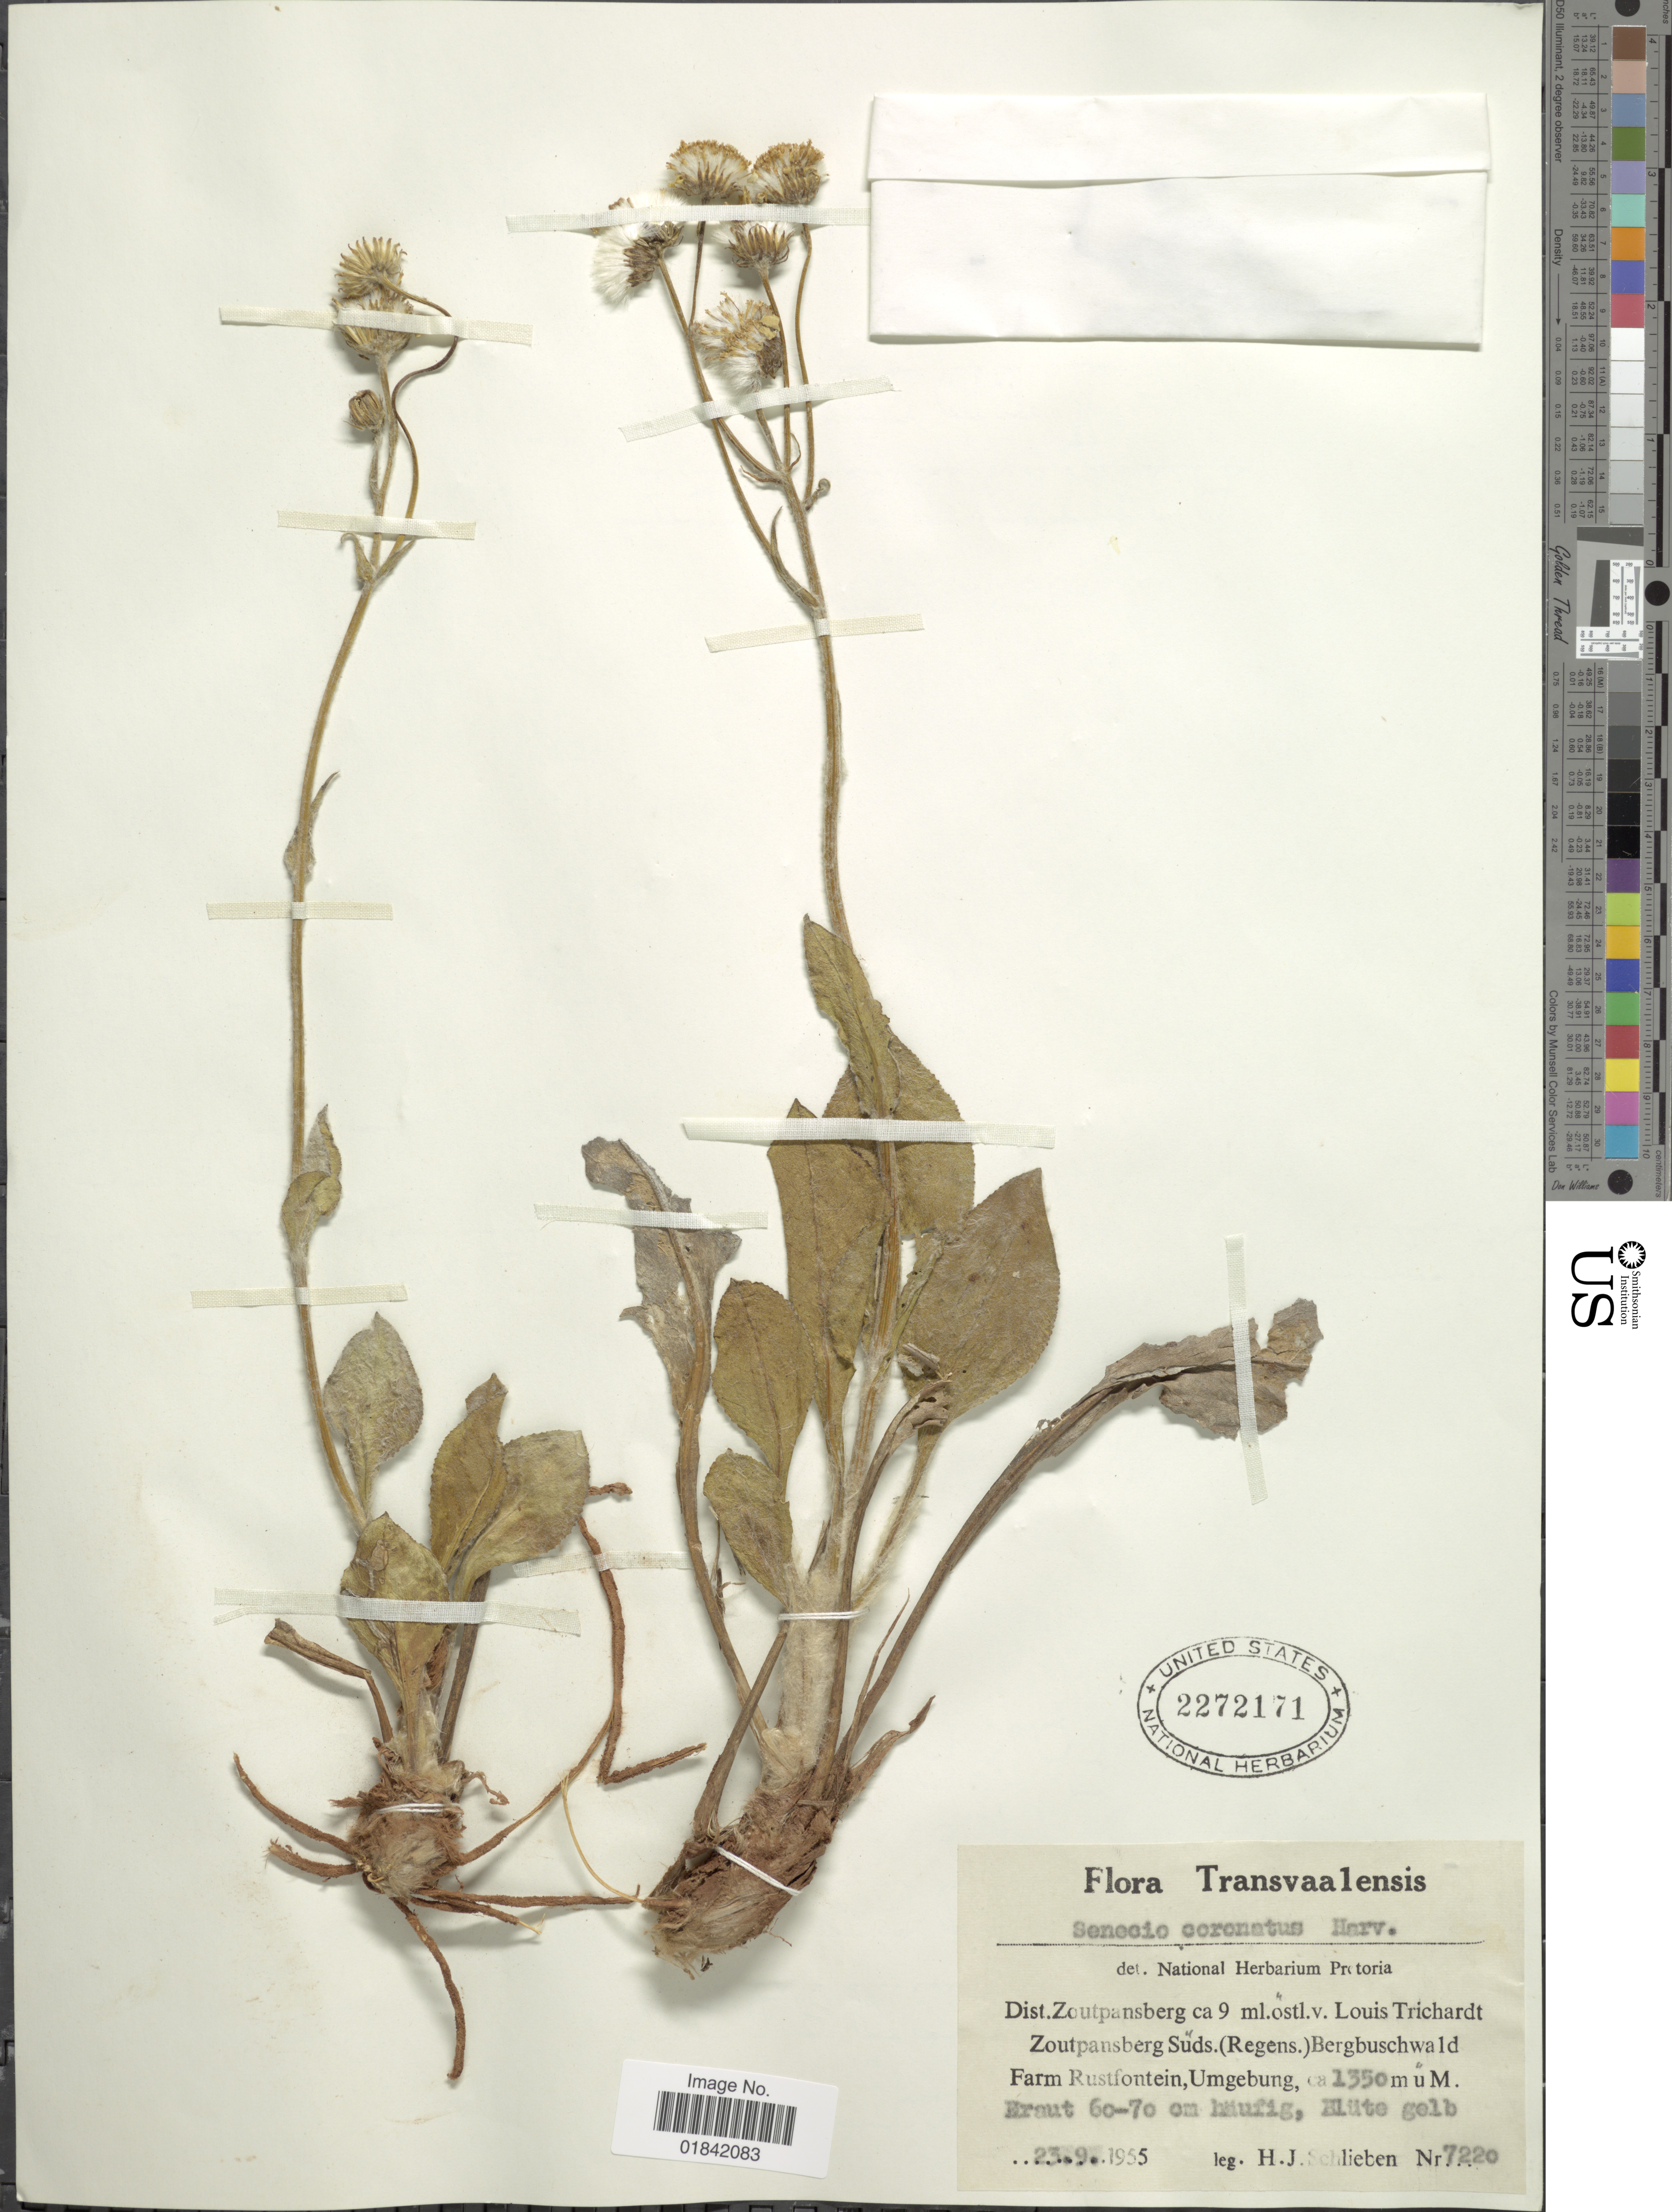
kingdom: Plantae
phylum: Tracheophyta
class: Magnoliopsida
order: Asterales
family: Asteraceae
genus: Senecio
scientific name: Senecio coronatus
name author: (Thunb.) Harv.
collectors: H. J. Schlieben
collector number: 7220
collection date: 1955-09-23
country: South Africa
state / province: Limpopo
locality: Transvaalensis, Dist. Zoutpansberg ca 9 ml. ostl. v. Louis Trichardt, Zoutpansberg Suds.(Regens.)Bergbuschwald Farm Rustfontein, Umgebung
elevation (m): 1350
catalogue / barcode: US 2272171